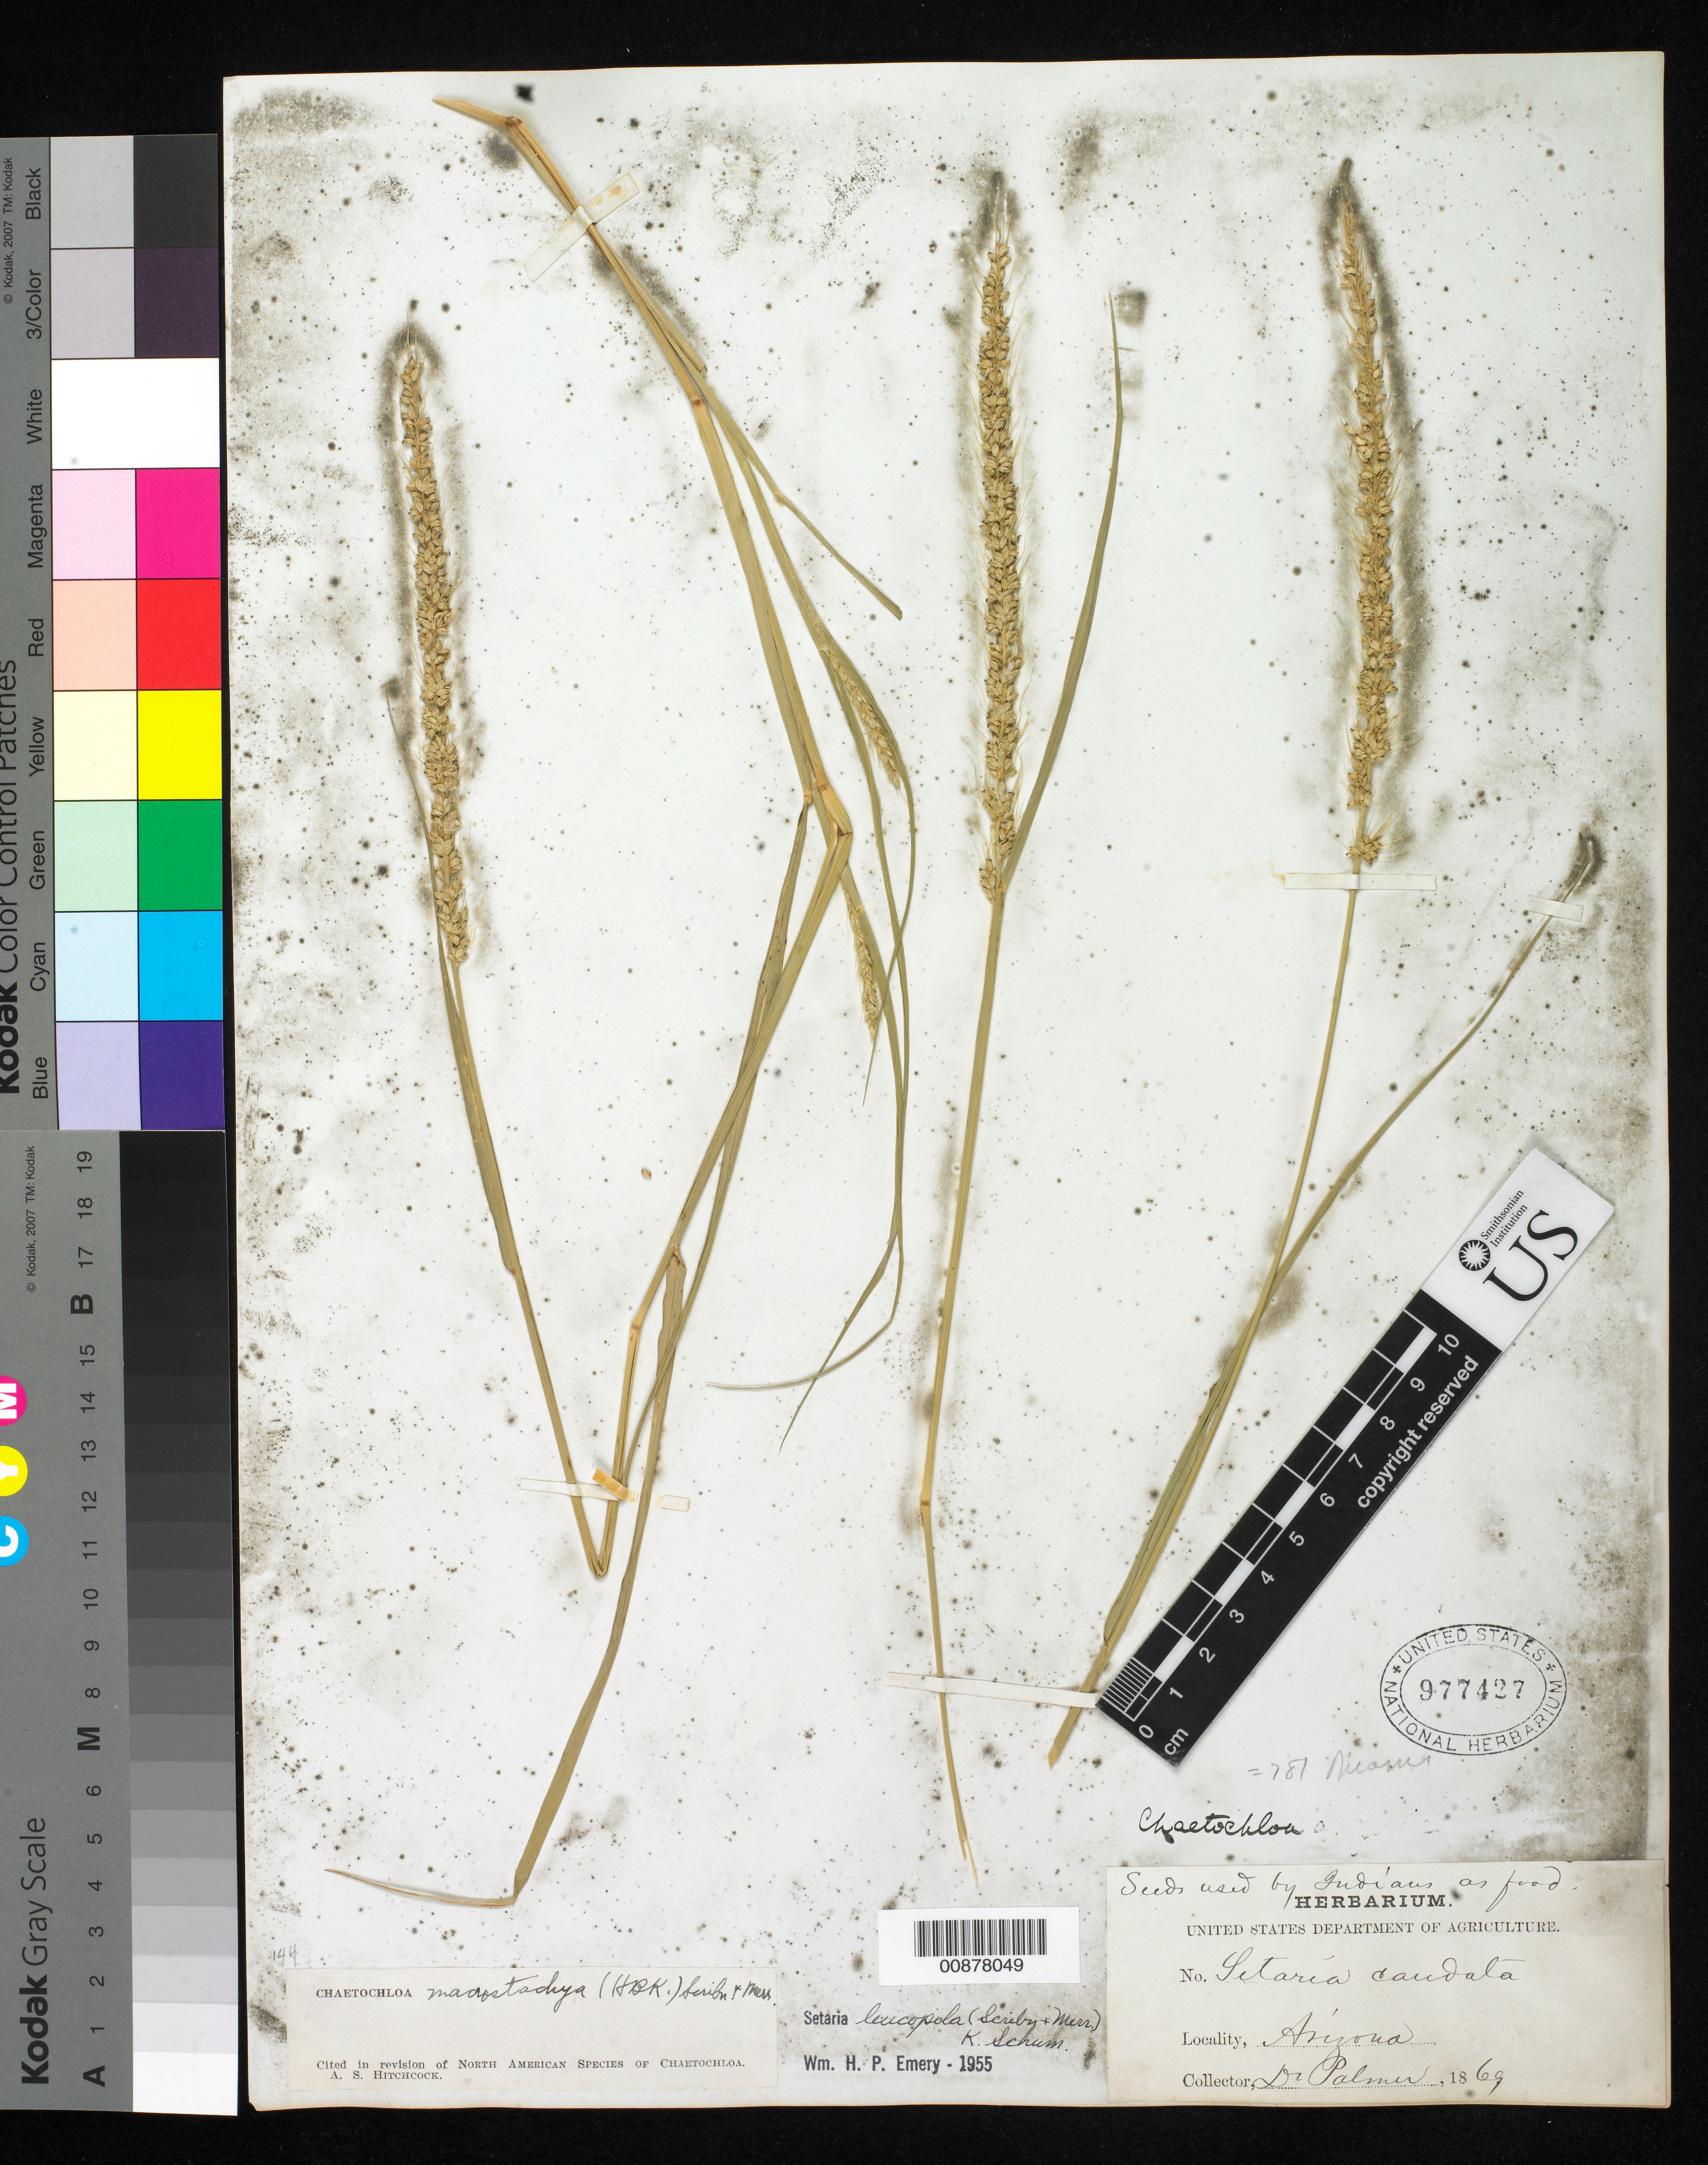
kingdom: Plantae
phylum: Tracheophyta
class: Liliopsida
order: Poales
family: Poaceae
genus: Setaria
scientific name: Setaria leucopila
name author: (Scribn. & Merr.) K. Schum.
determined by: Emery, H. B.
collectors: E. Palmer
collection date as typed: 1869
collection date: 1869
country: United States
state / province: Arizona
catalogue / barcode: US 977427